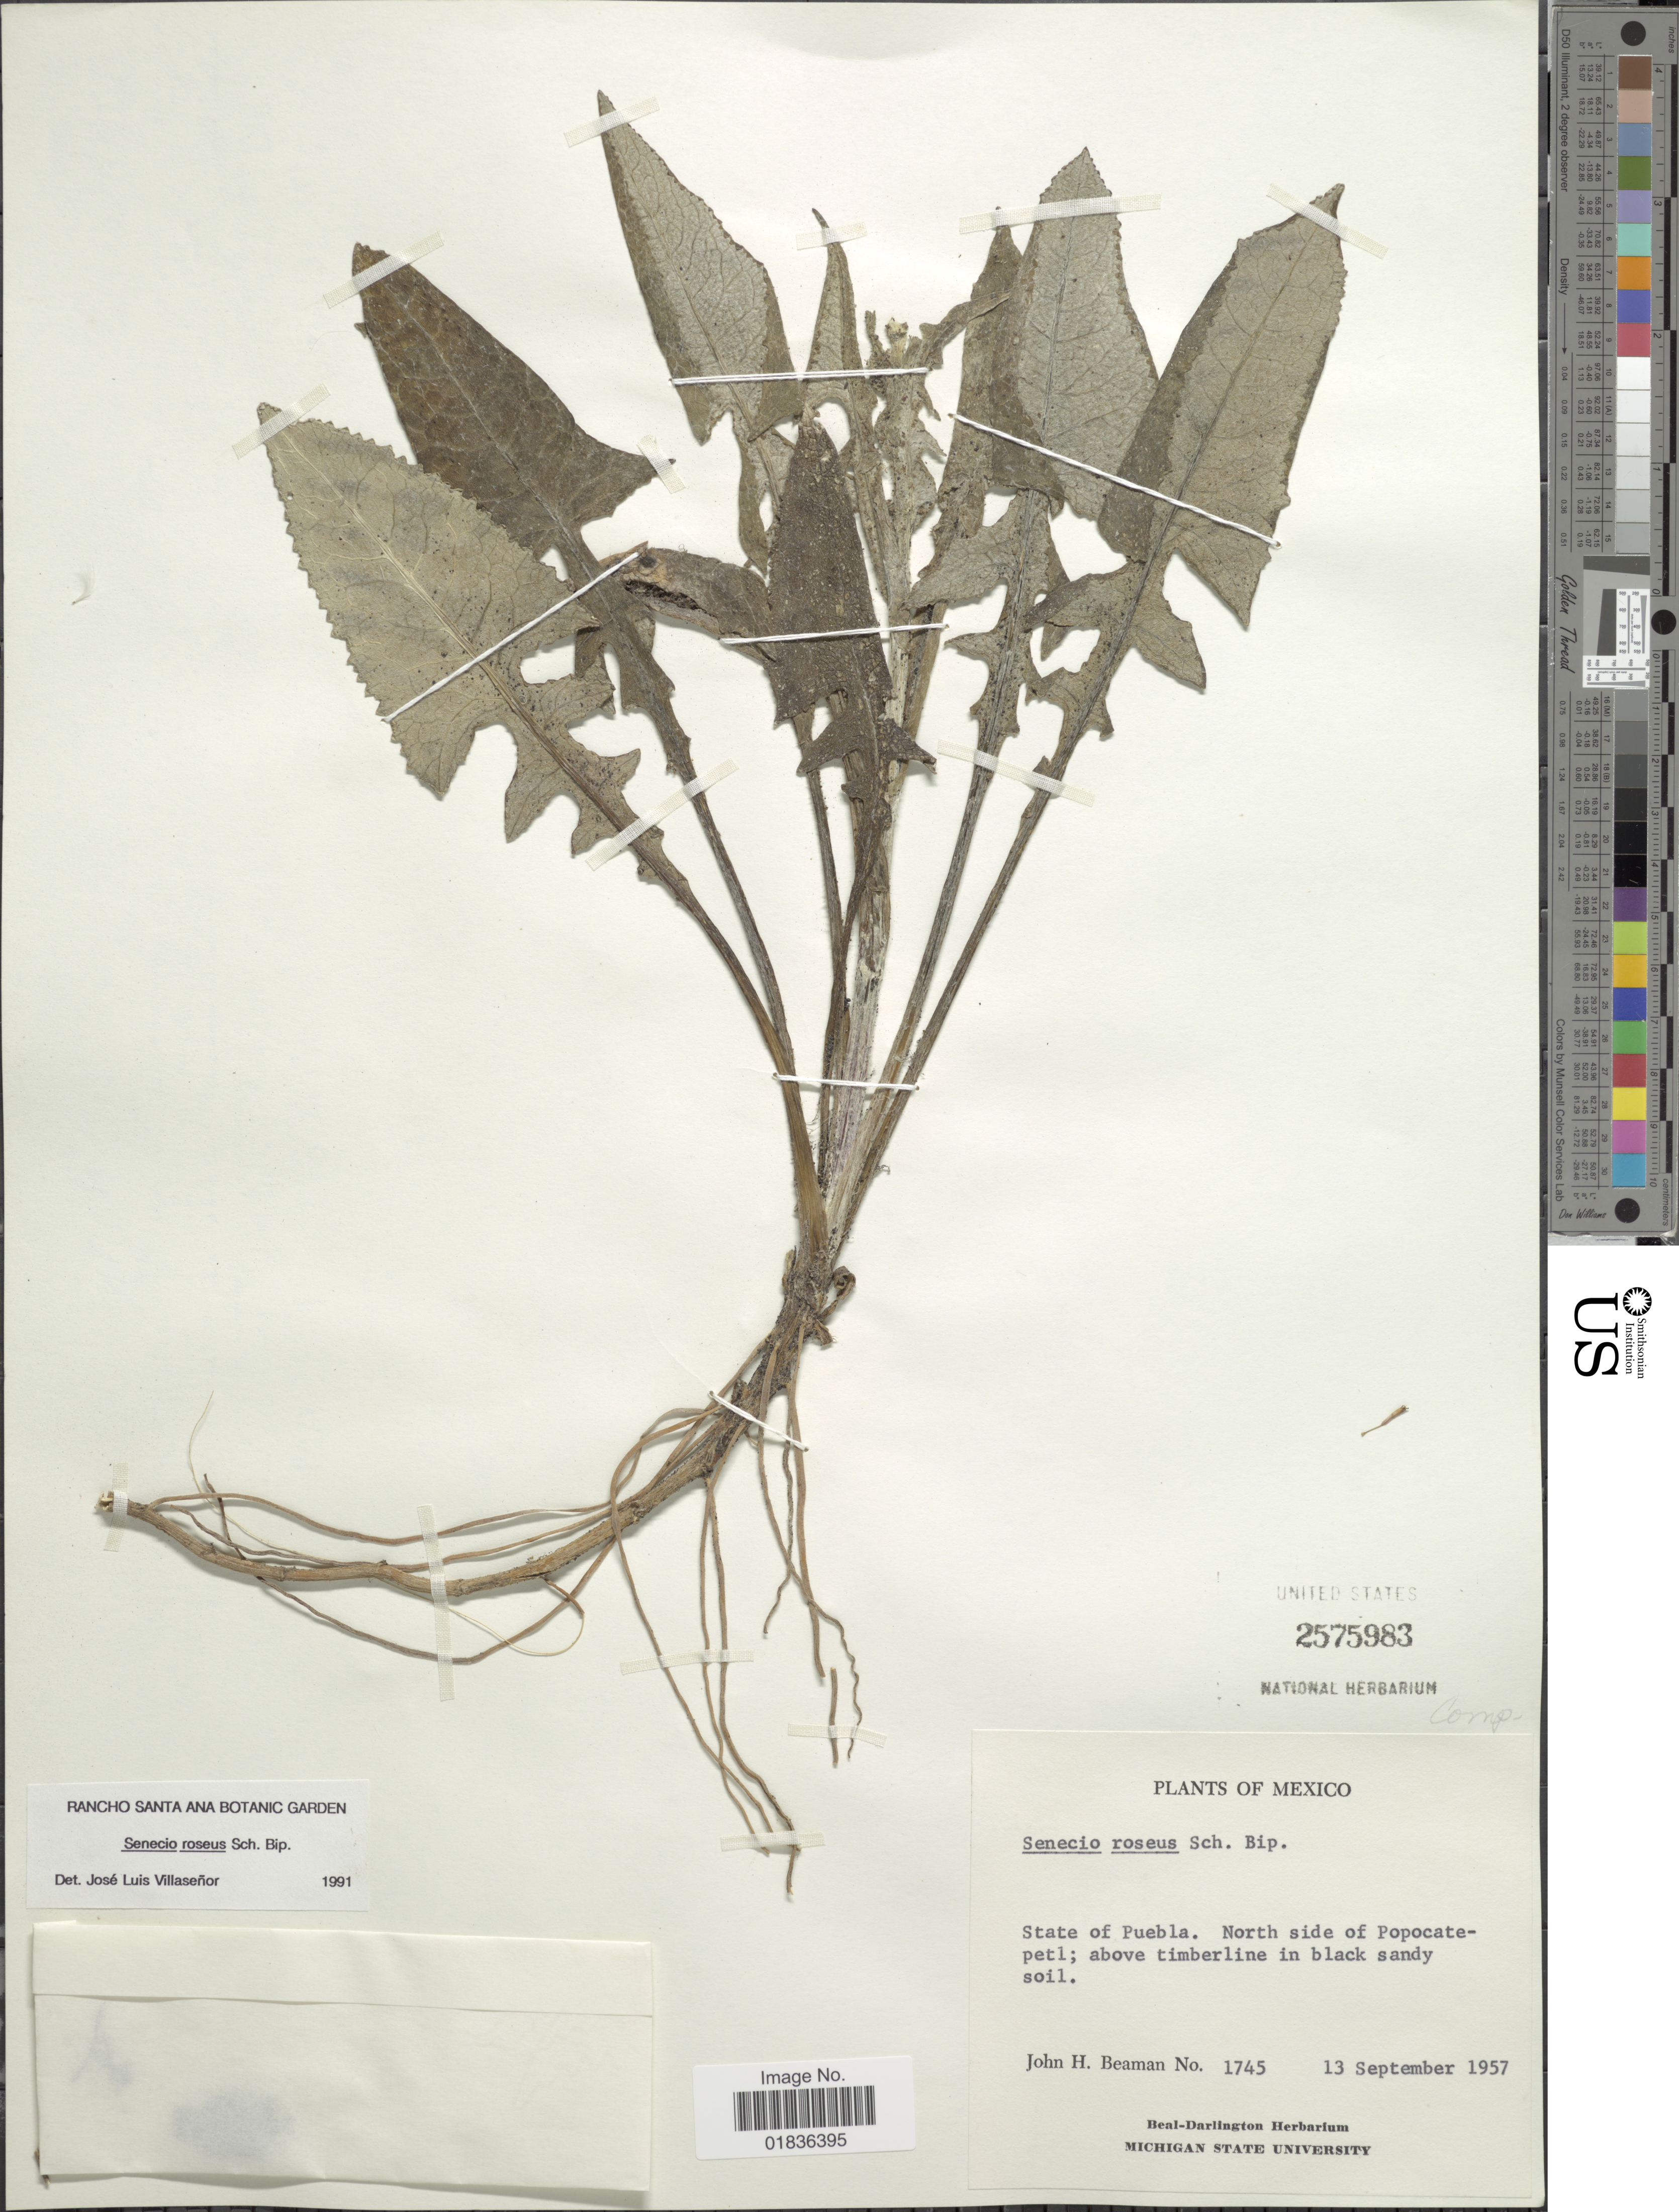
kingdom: Plantae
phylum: Tracheophyta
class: Magnoliopsida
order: Asterales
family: Asteraceae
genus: Senecio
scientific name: Senecio roseus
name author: Sch. Bip.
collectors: J. H. Beaman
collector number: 1745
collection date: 1957-09-13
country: Mexico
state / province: Puebla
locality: North side of Popocatepetl; above timberline.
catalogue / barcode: US 2575983